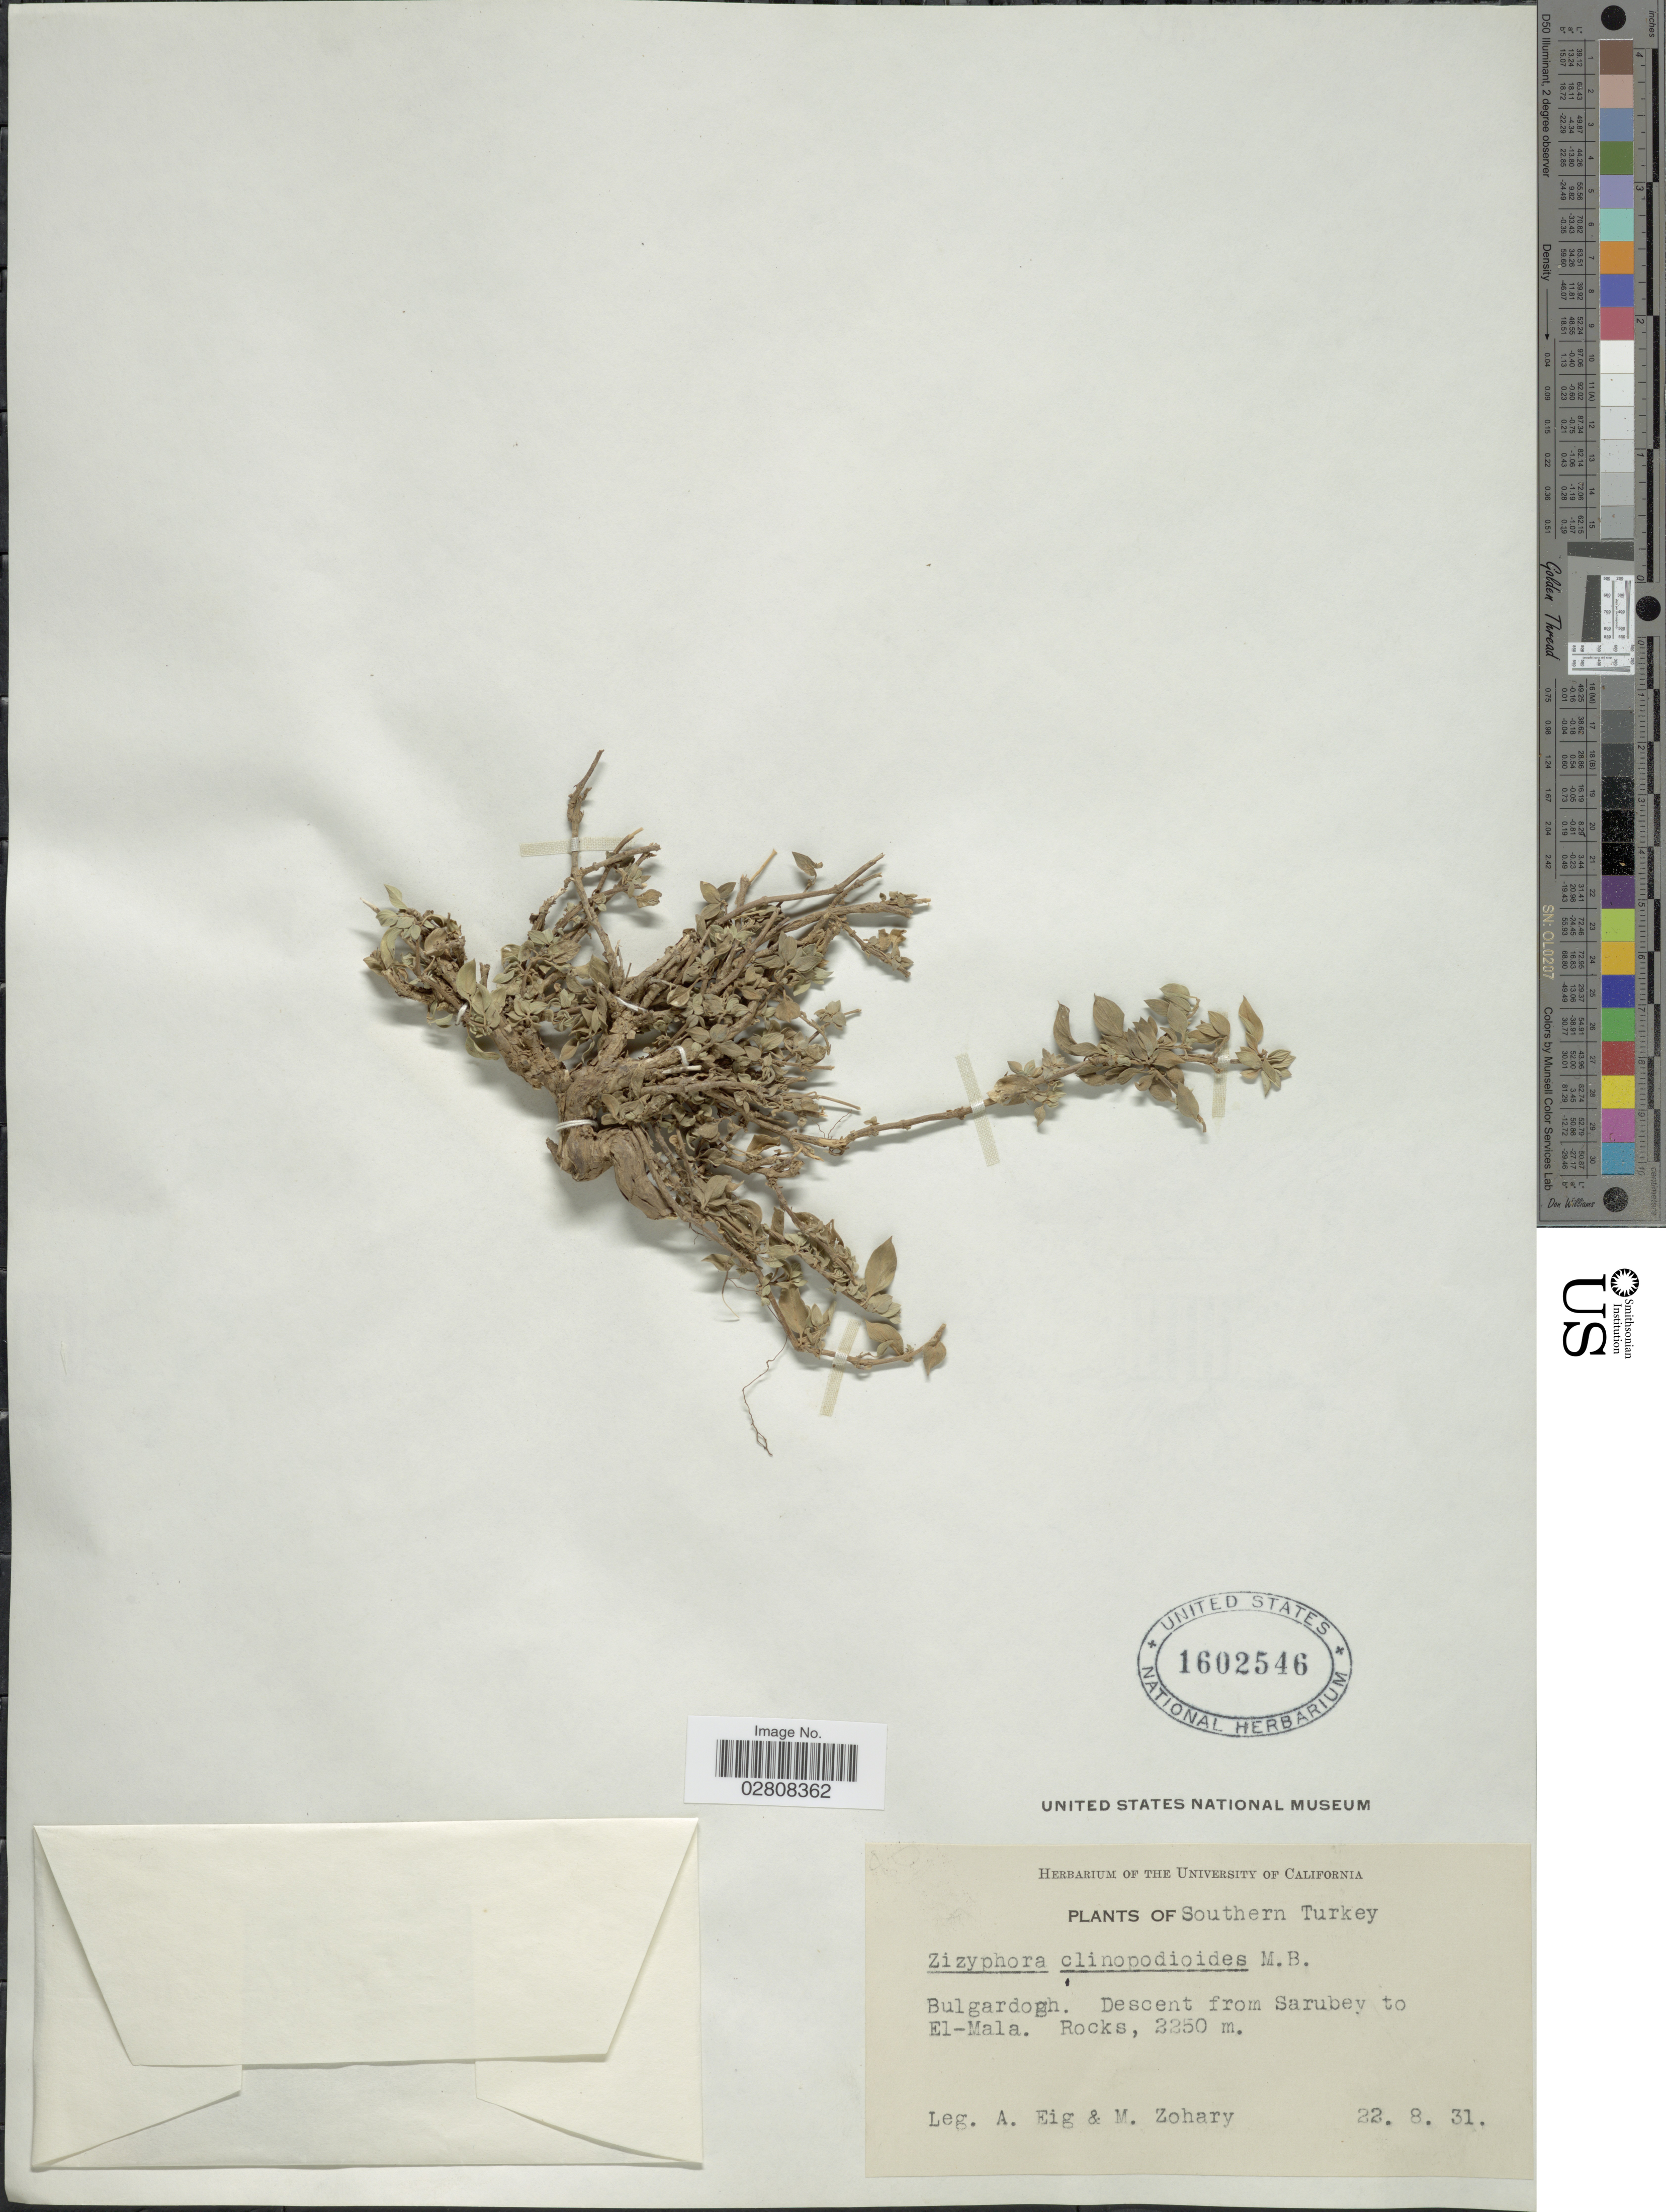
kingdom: Plantae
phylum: Tracheophyta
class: Magnoliopsida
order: Lamiales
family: Lamiaceae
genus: Ziziphora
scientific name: Ziziphora clinopodioides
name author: Lam.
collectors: A. Eig & M. Zohary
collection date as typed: Transcribed d/m/y: 22/8/31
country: Turkey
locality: Southern Turkey. Bulgardogh. Descent from Sarubey to El-Mala.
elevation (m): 2250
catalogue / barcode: US 1602546